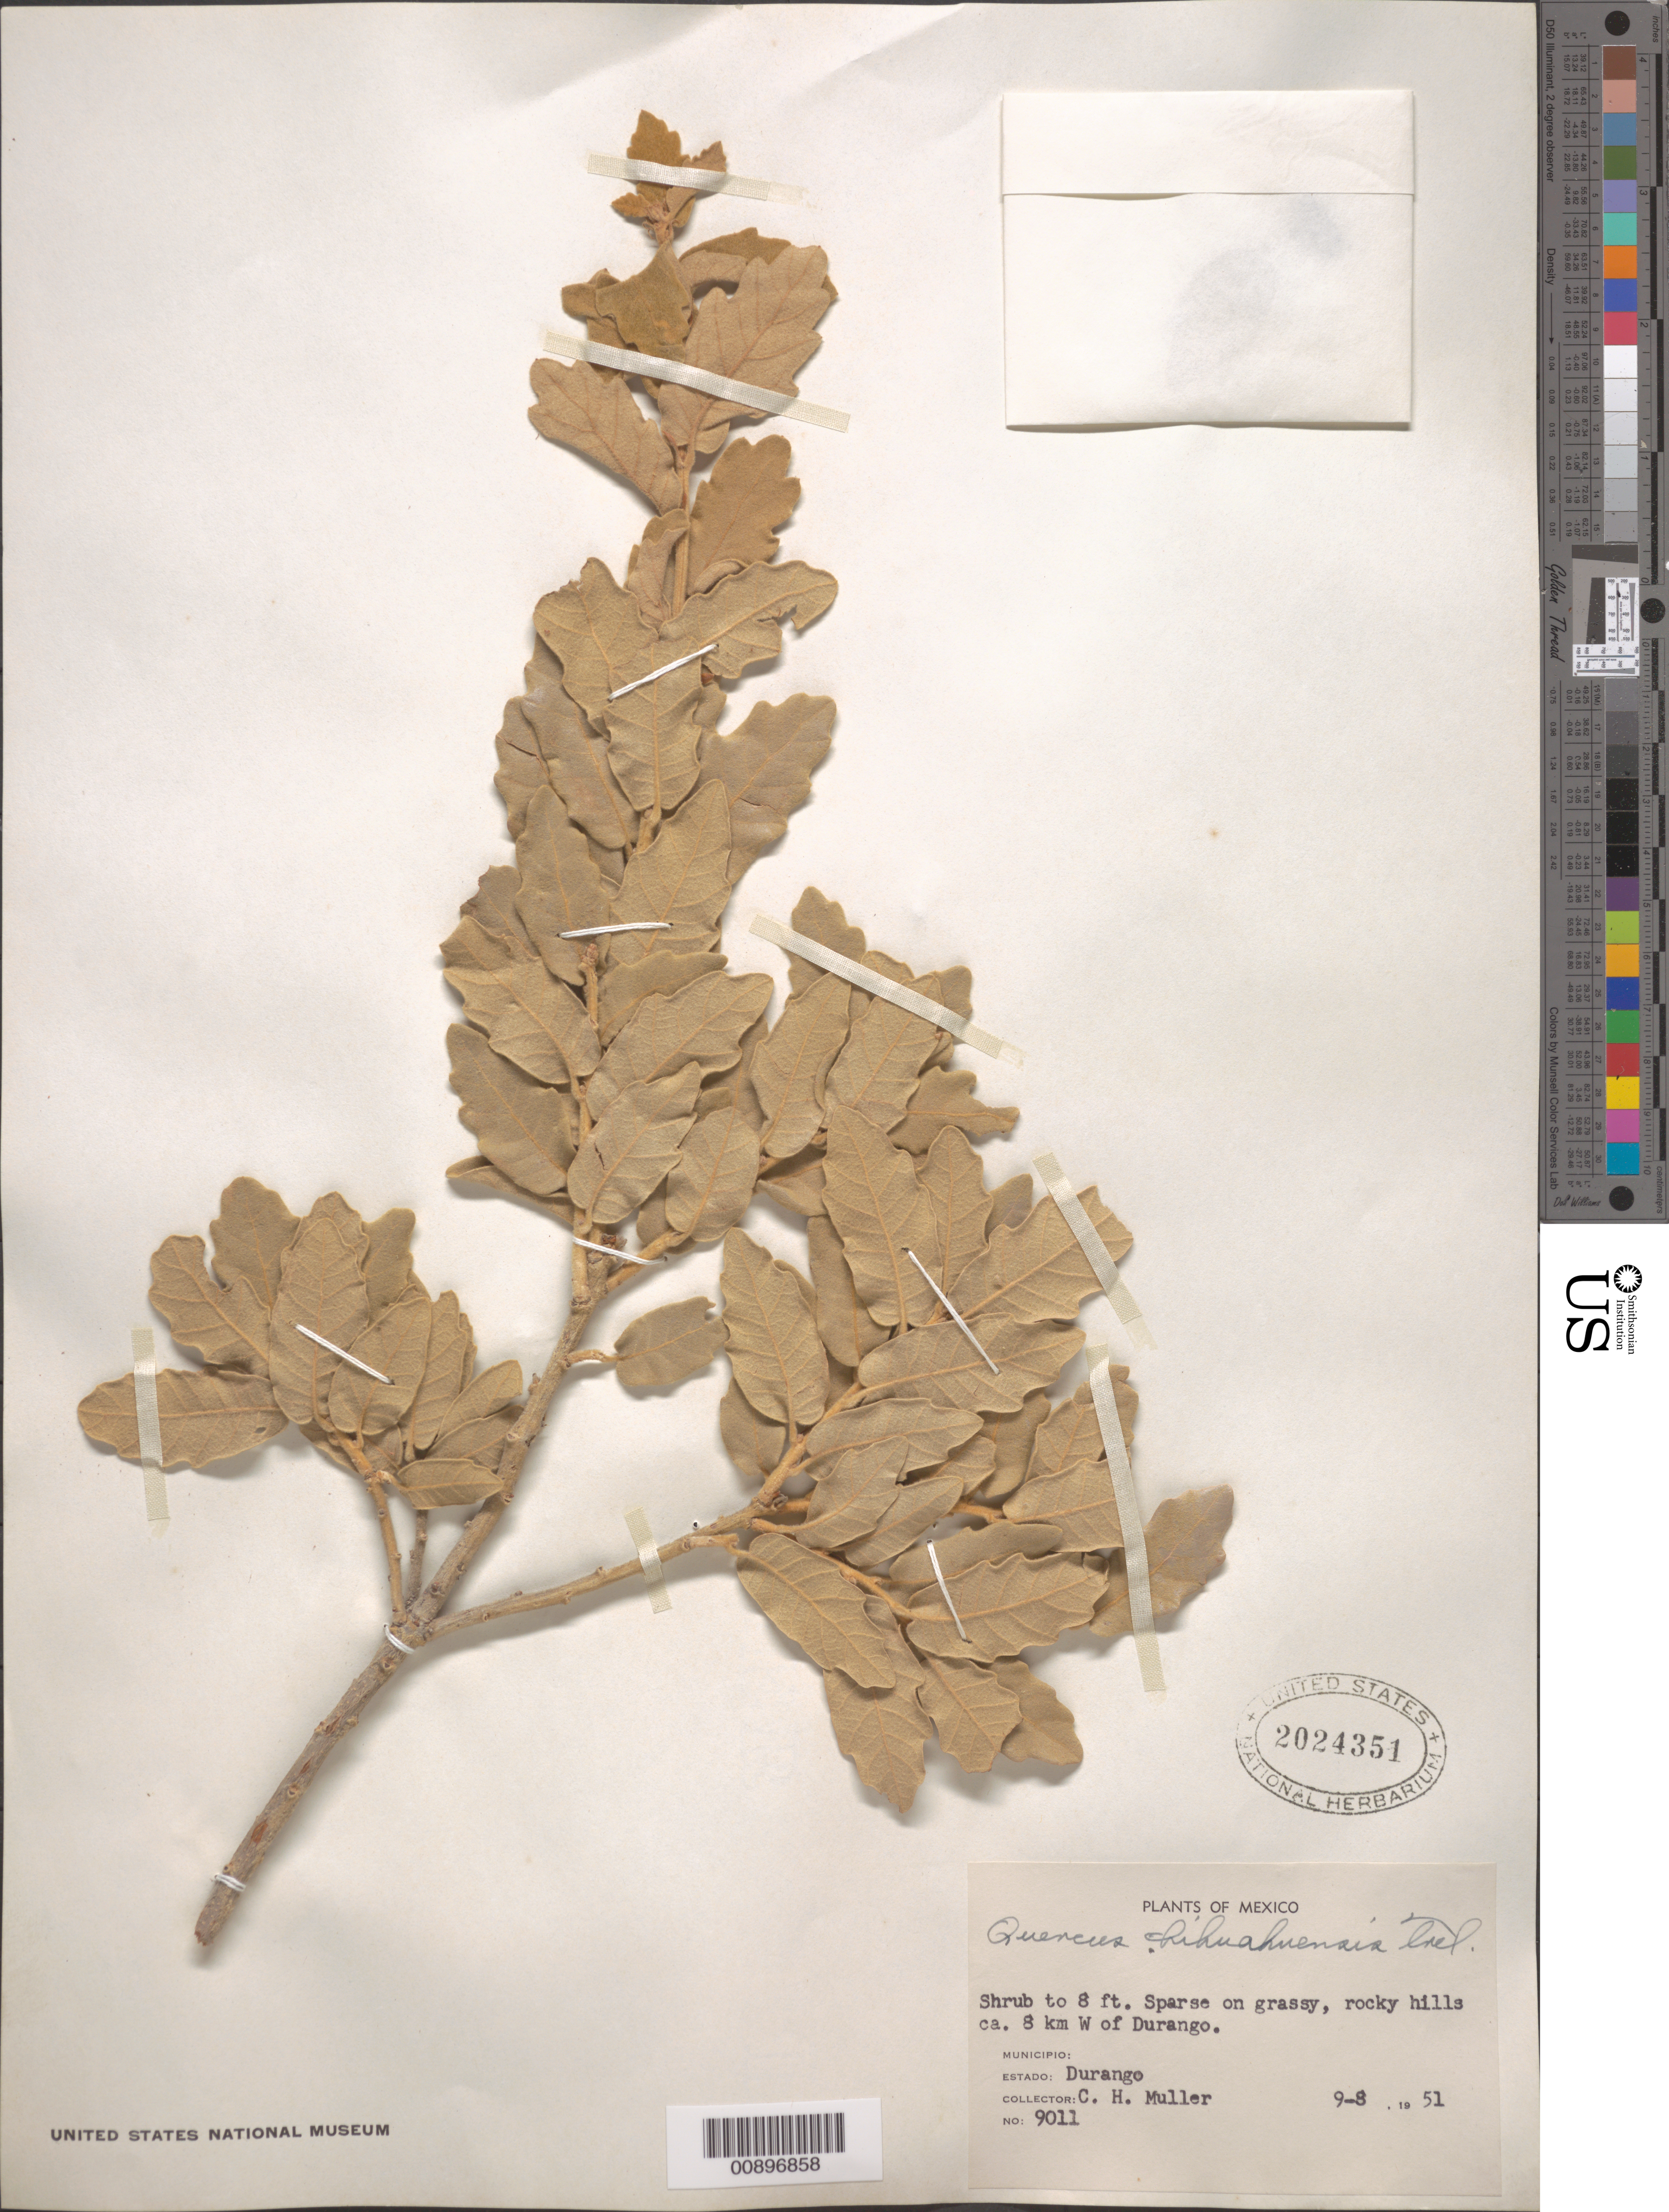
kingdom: Plantae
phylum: Tracheophyta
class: Magnoliopsida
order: Fagales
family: Fagaceae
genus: Quercus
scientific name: Quercus chihuahuensis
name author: Trel.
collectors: C. H. Muller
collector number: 9011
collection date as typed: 08 Sep 1951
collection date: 1951-09-08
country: Mexico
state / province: Durango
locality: Ca. 8 km. W of Durango.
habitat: On grassy, rocky hills.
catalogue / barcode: US 2024351